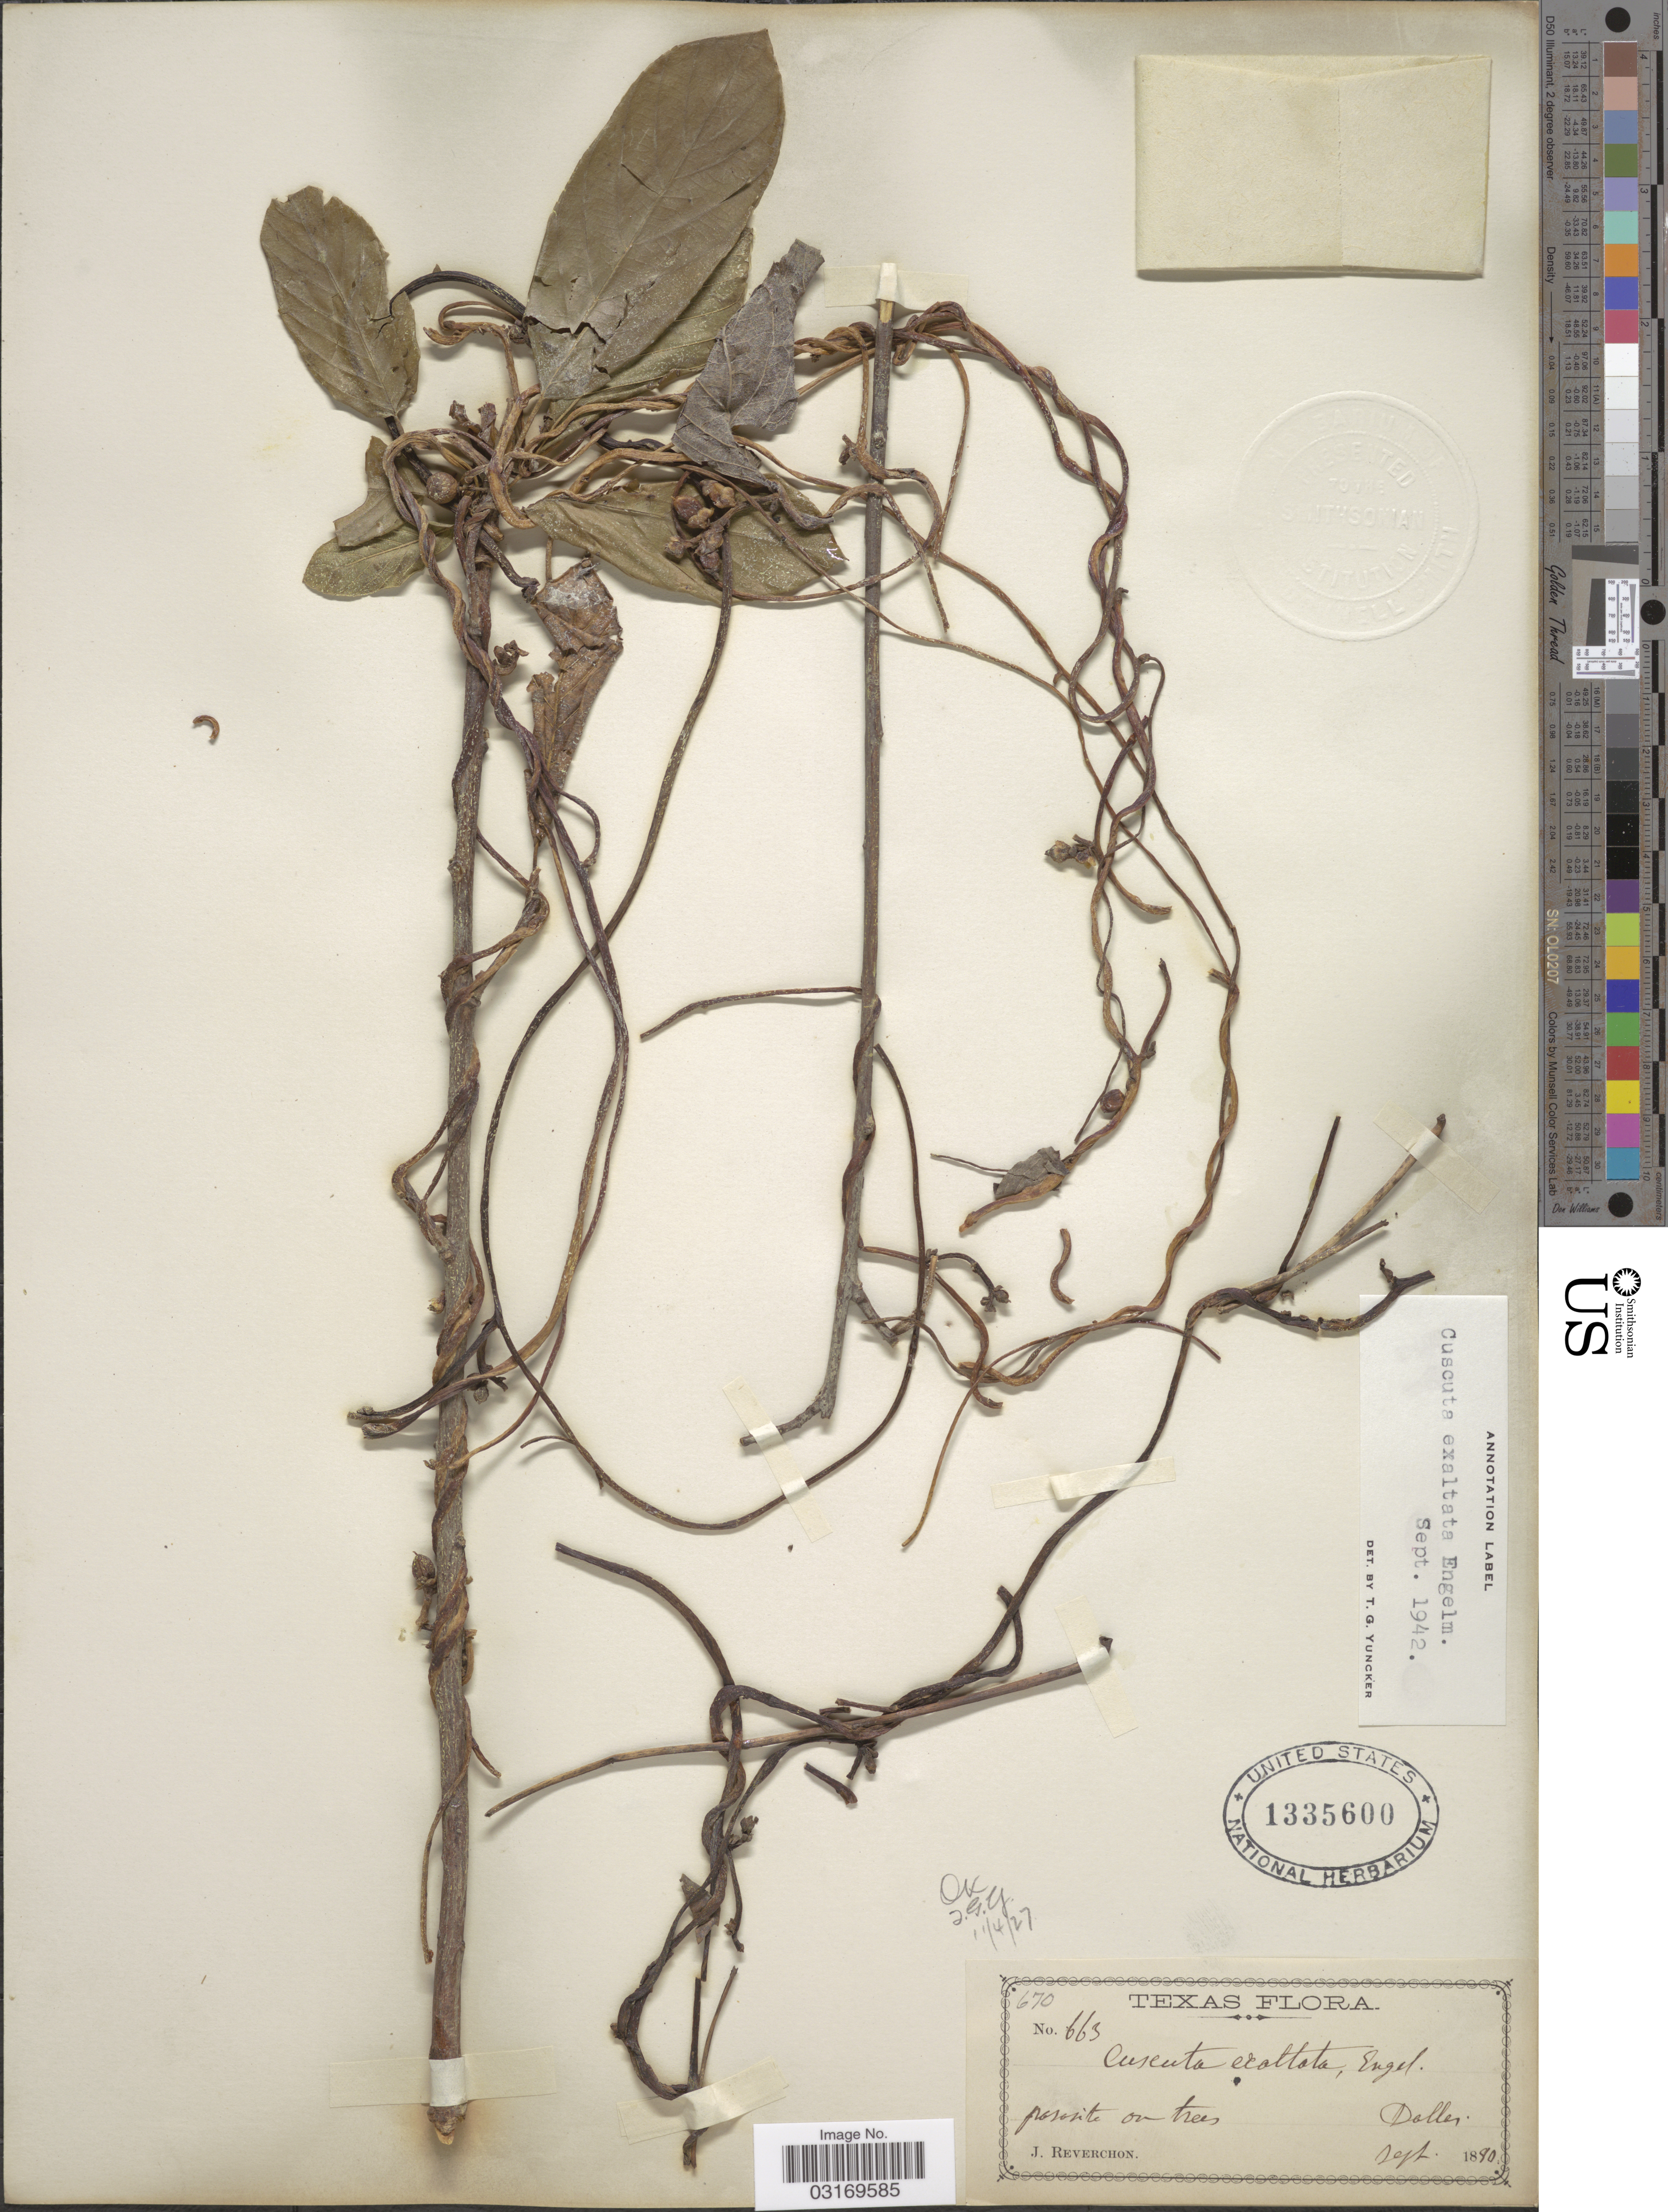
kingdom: Plantae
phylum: Tracheophyta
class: Magnoliopsida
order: Solanales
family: Convolvulaceae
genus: Cuscuta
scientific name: Cuscuta exaltata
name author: Engelm.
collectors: J. Reverchon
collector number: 663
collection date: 1890-09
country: United States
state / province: Texas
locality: Dallas.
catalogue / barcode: US 1335600